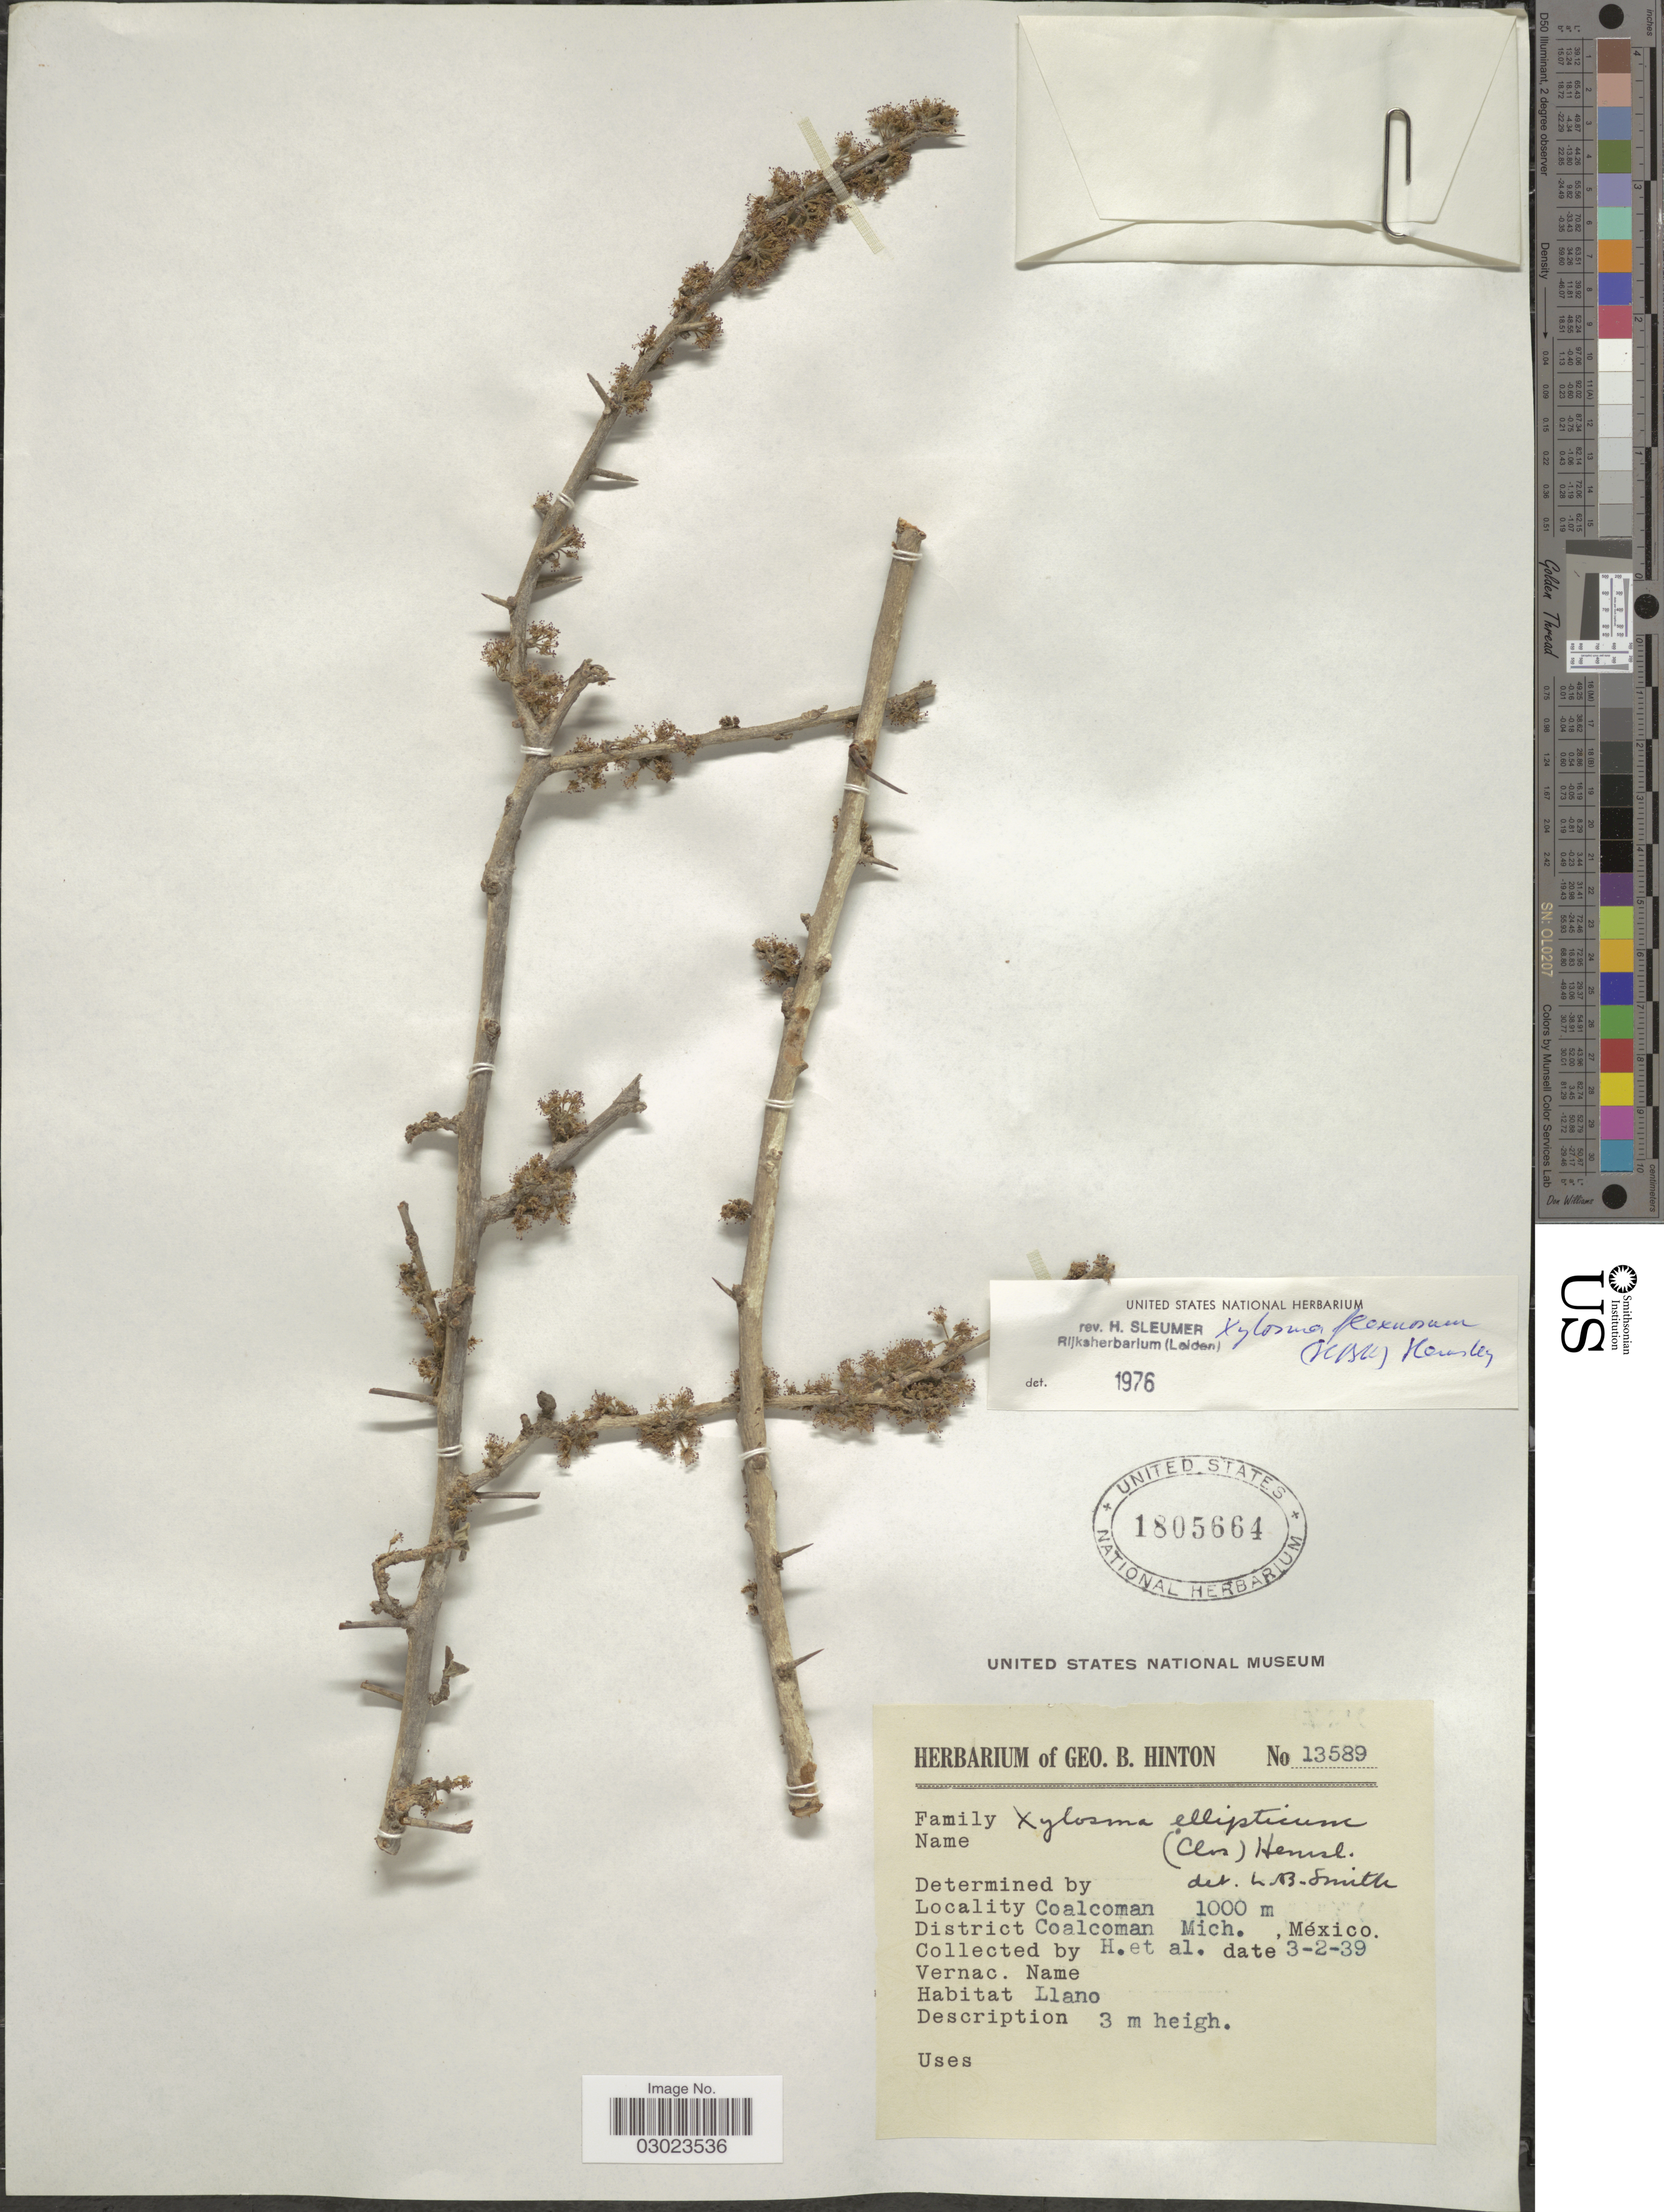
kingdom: Plantae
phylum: Tracheophyta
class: Magnoliopsida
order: Malpighiales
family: Salicaceae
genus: Xylosma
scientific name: Xylosma flexuosa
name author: (Kunth) Hemsl.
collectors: G. B. Hinton & et al.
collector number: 13589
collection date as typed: Transcribed d/m/y: 3/2/39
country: Mexico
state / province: Michoacán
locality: Coalcoman, District Coalcoman, Mich., México.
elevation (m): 1000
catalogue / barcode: US 1805664